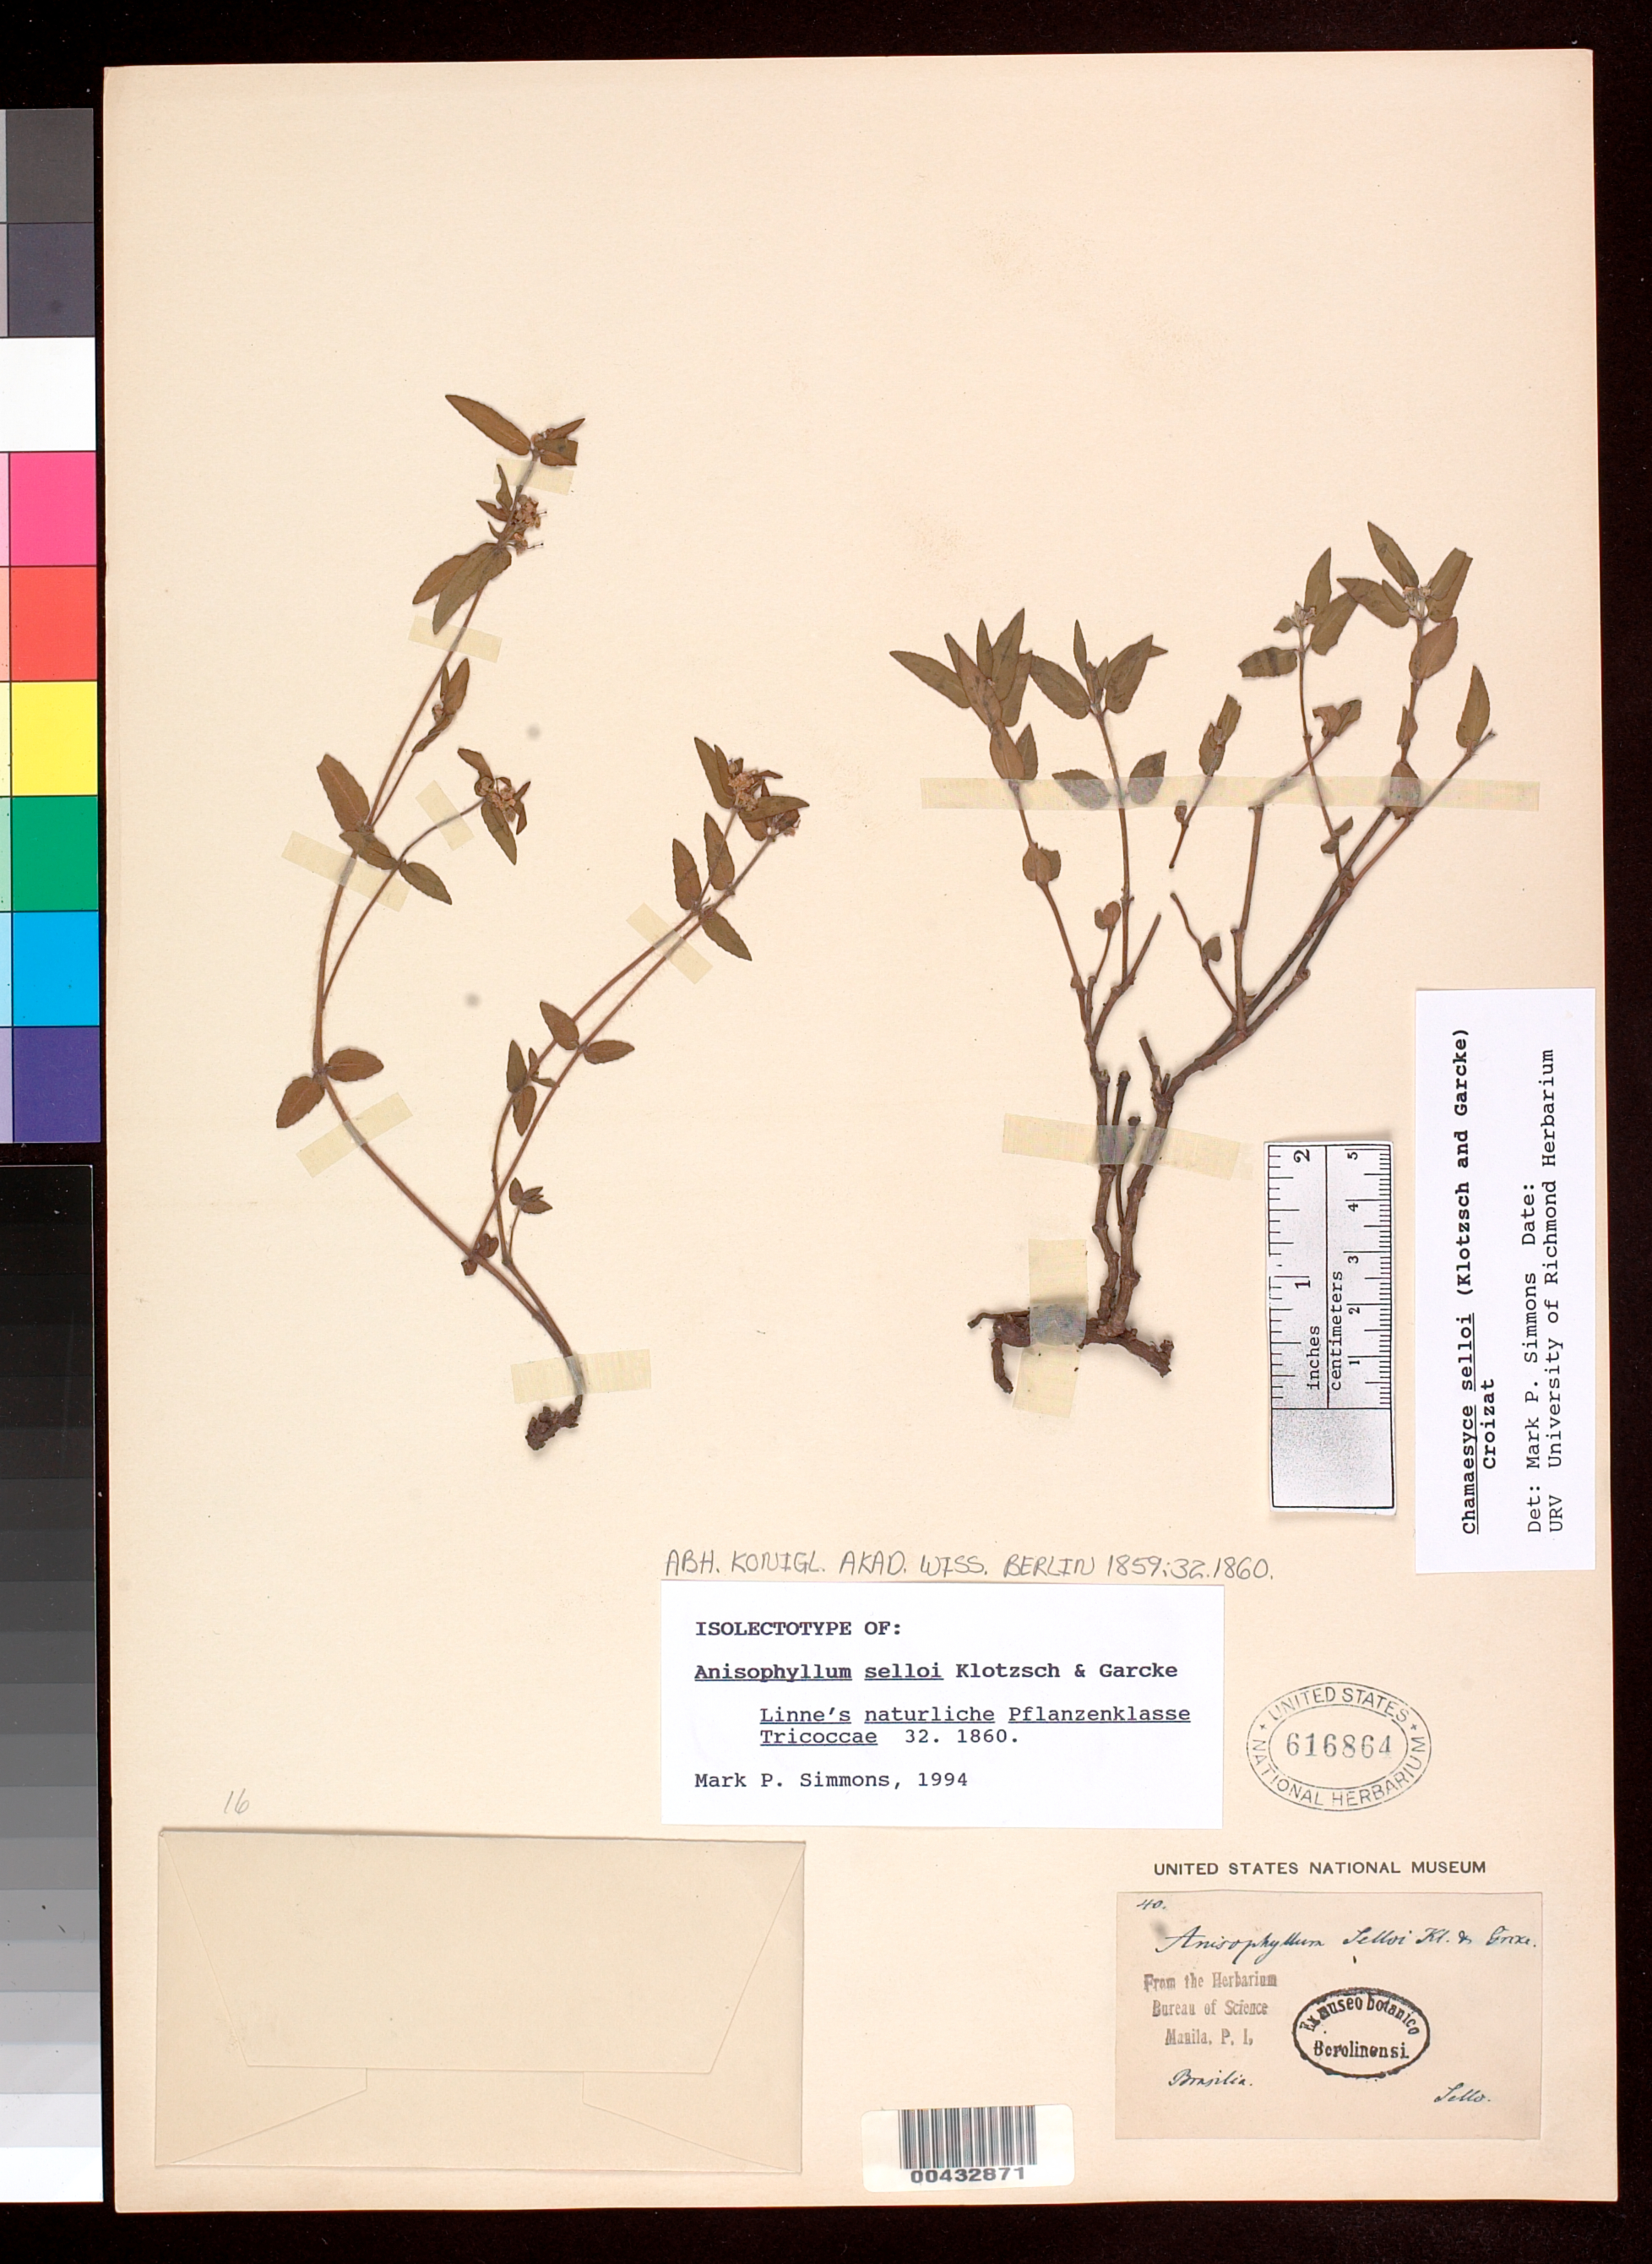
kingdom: Plantae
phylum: Tracheophyta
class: Magnoliopsida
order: Malpighiales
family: Euphorbiaceae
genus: Anisophyllum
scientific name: Anisophyllum selloi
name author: Klotzsch & Garcke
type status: Isosyntype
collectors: F. Sellow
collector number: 40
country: Brazil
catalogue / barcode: US 616864